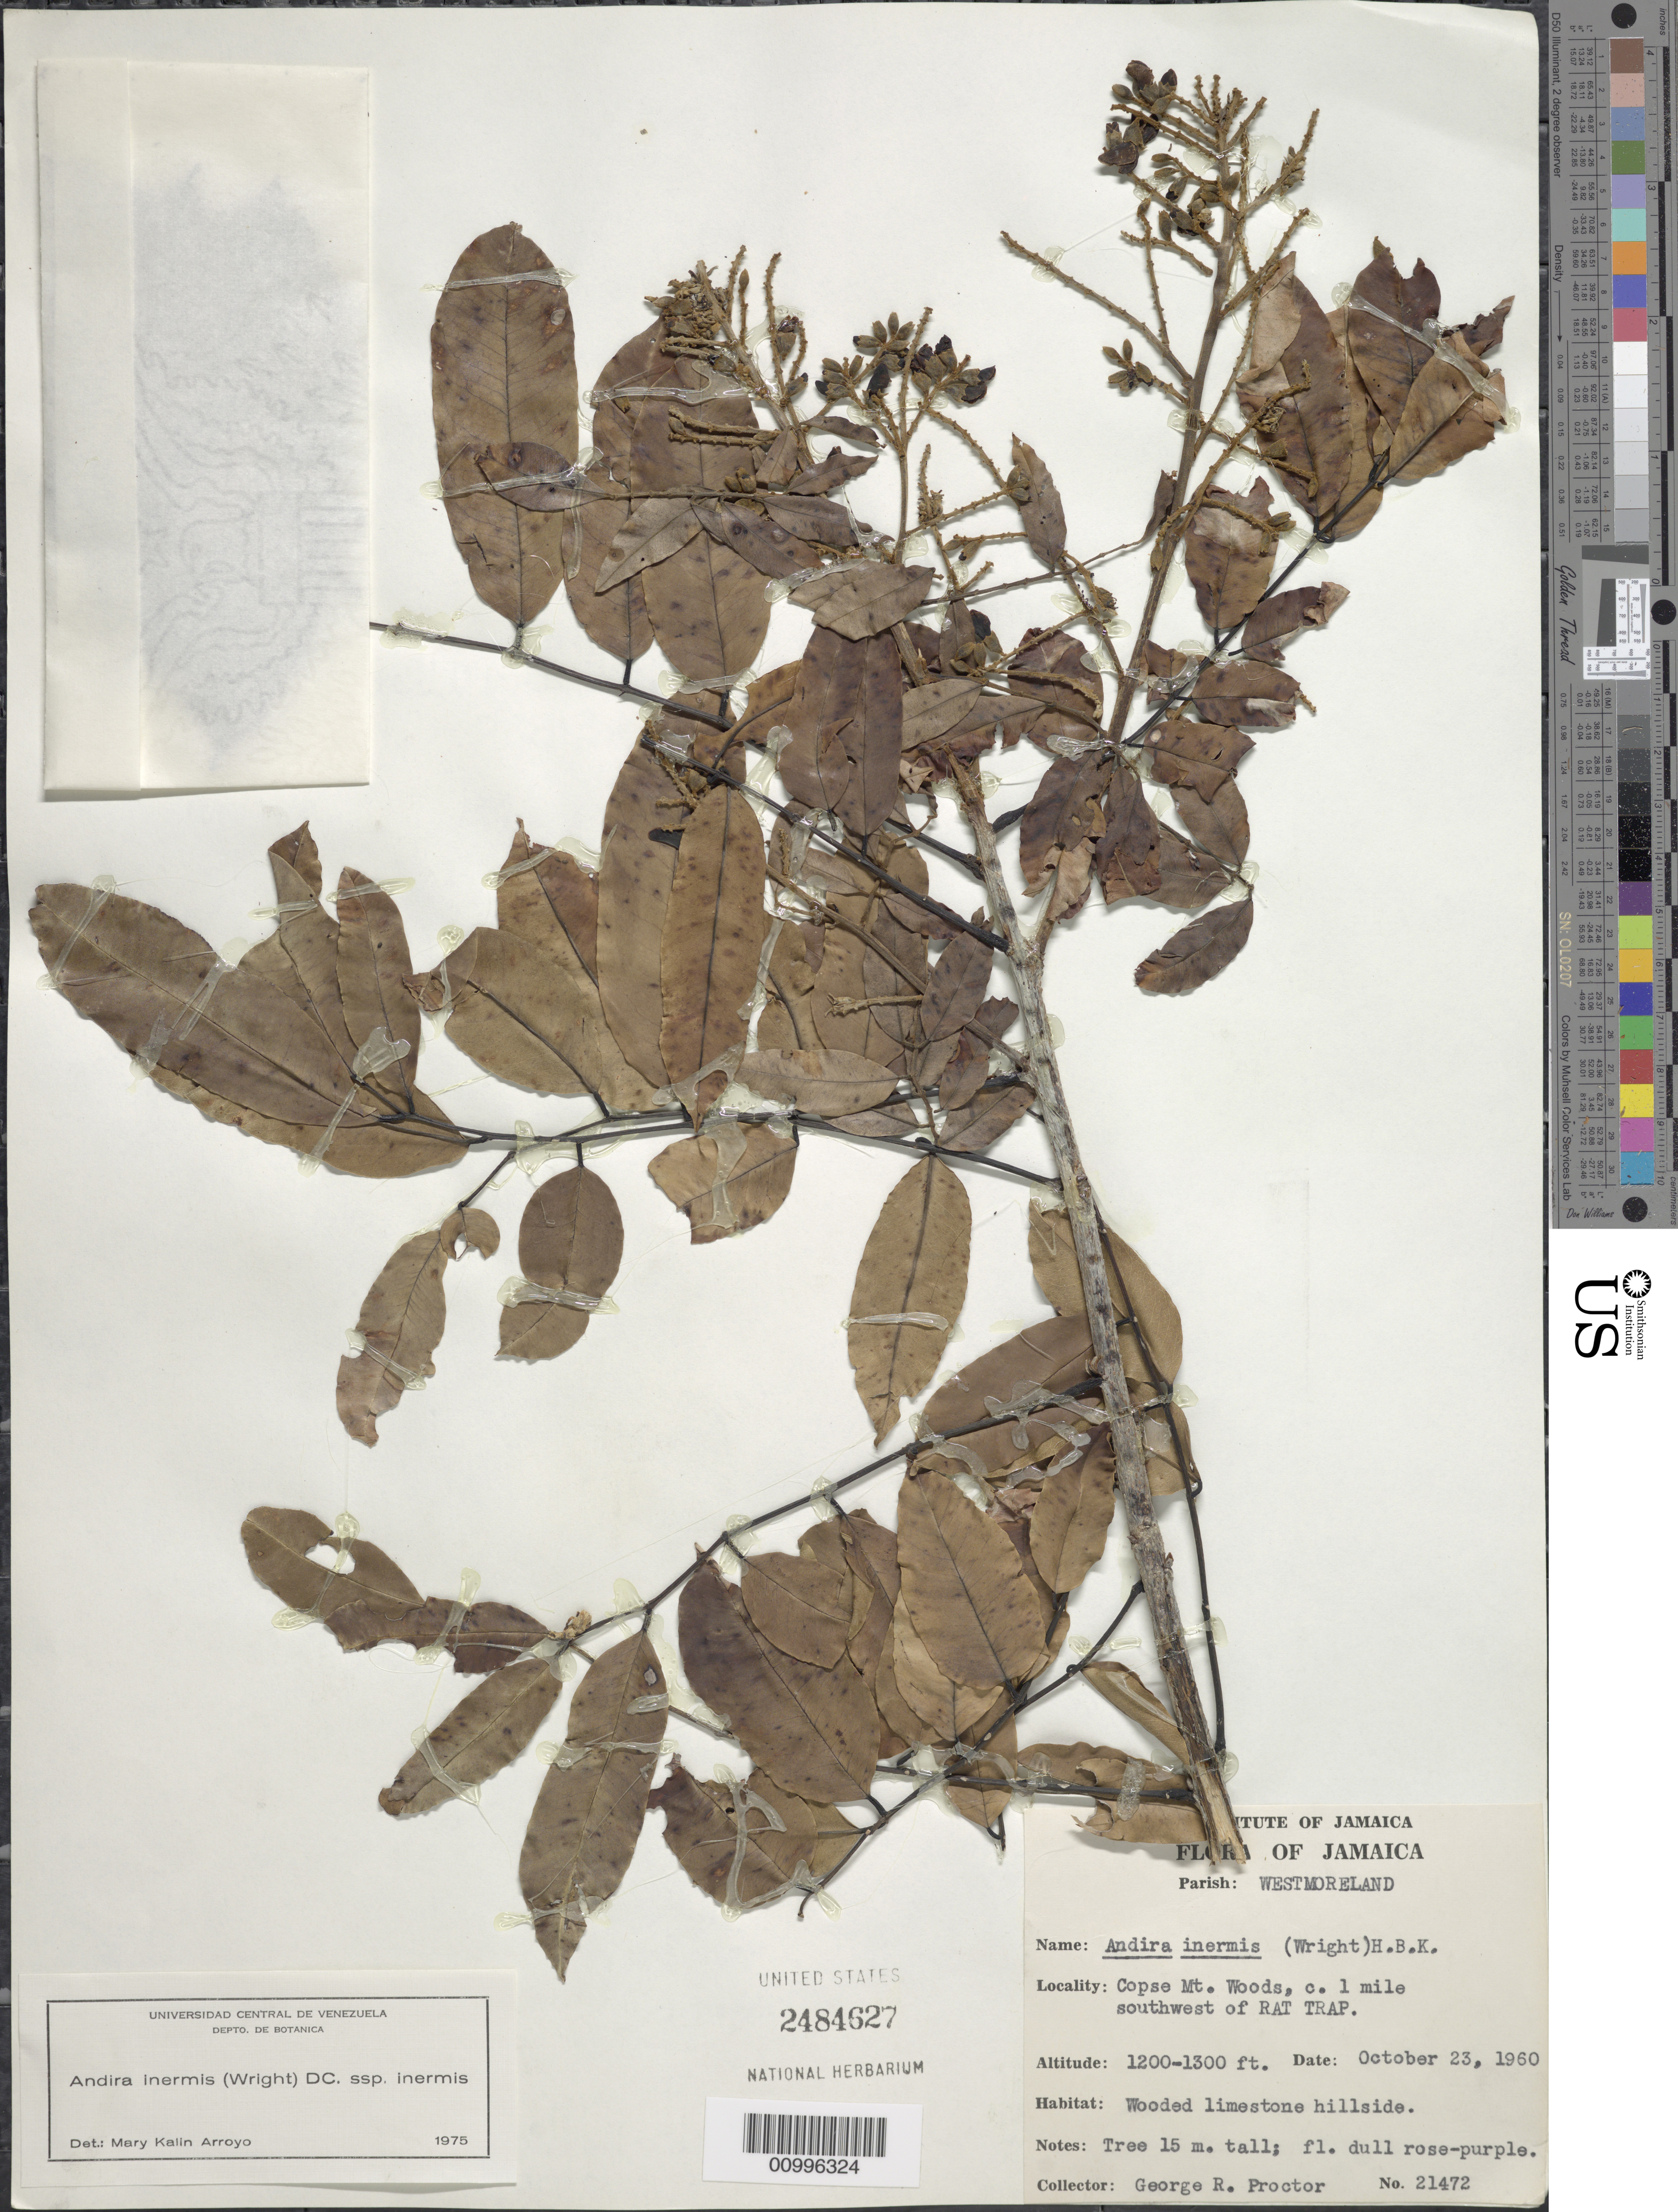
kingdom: Plantae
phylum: Tracheophyta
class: Magnoliopsida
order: Fabales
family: Fabaceae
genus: Andira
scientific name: Andira inermis subsp. inermis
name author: (W. Wright) Kunth ex DC.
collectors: G. R. Proctor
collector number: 21472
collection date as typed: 23 Oct 1960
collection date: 1960-10-23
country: Jamaica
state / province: Westmoreland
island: Jamaica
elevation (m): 366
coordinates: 0 N, 0 E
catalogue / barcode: US 2484627